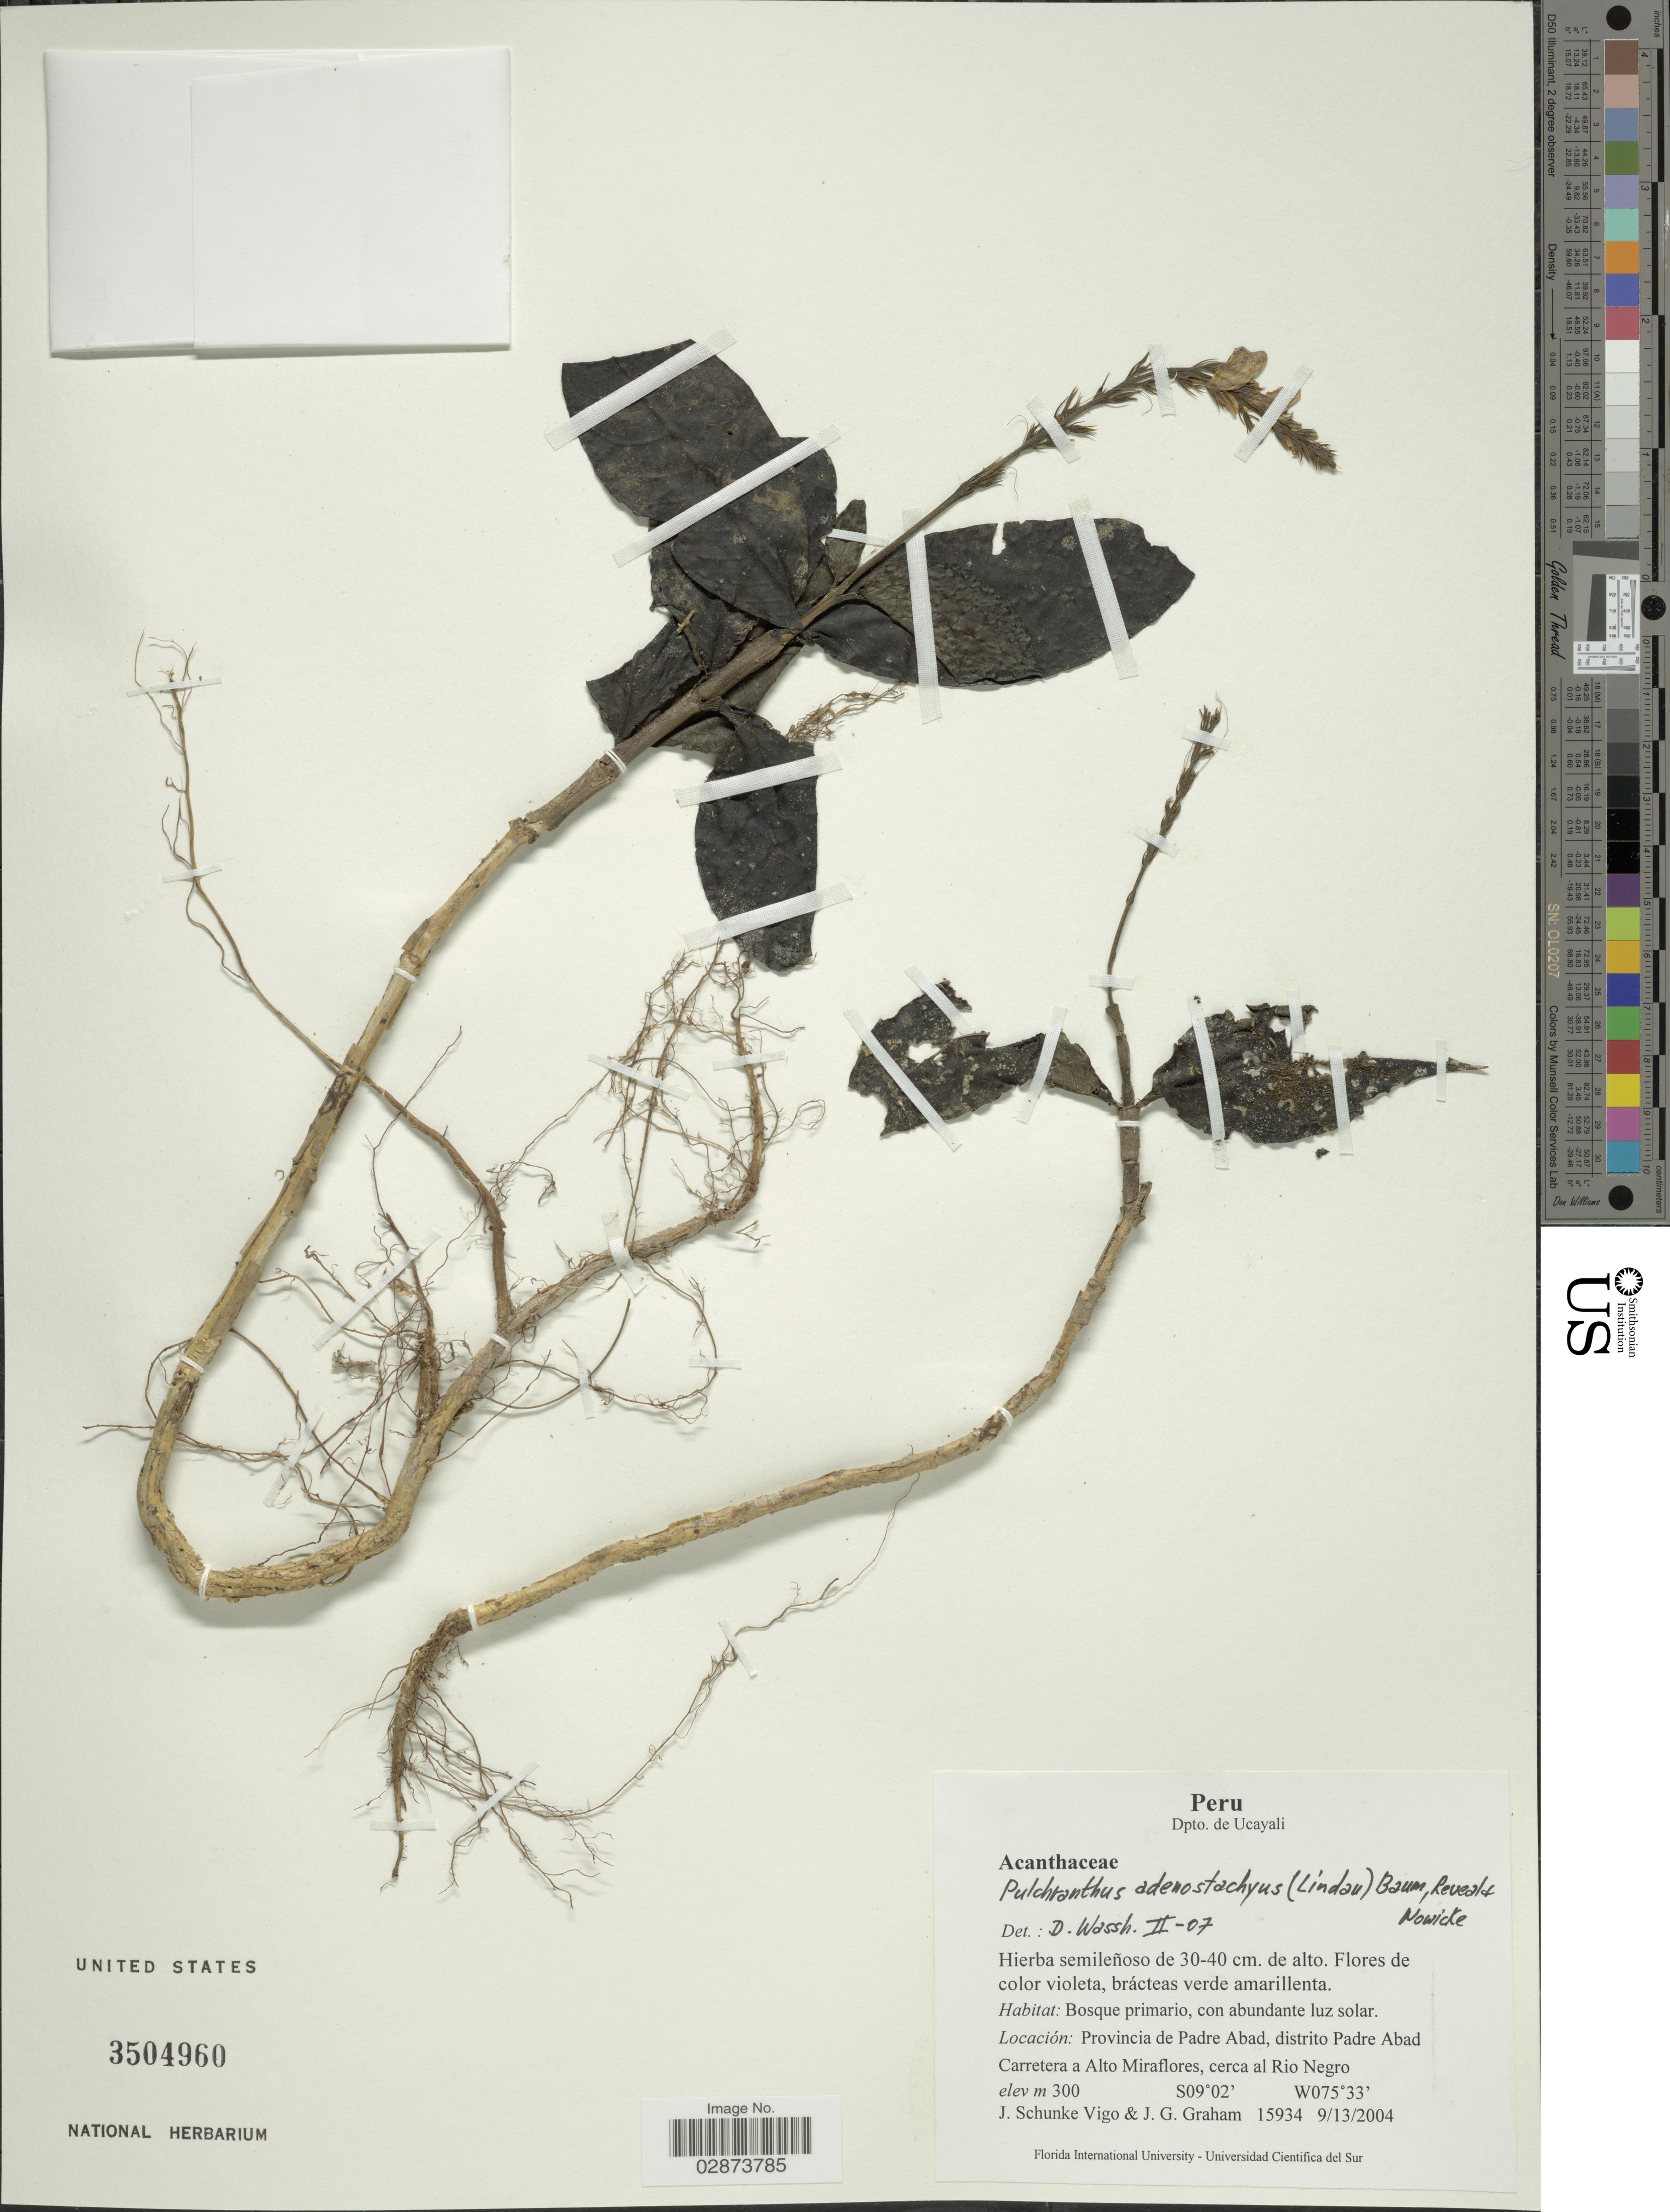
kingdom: Plantae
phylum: Tracheophyta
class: Magnoliopsida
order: Lamiales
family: Acanthaceae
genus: Pulchranthus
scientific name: Pulchranthus adenostachyus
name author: (Lindau) V.M. Baum et al.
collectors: J. Schunke Vigo & J. Graham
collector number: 15934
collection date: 2004-09-13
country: Peru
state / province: Ucayali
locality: Dpto. de Ucayali. Provincia de Padre Abad, distrito Padre Abad Carretera a Alto Miraflores, cerca al Rio Negro.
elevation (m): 300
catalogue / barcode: US 3504960